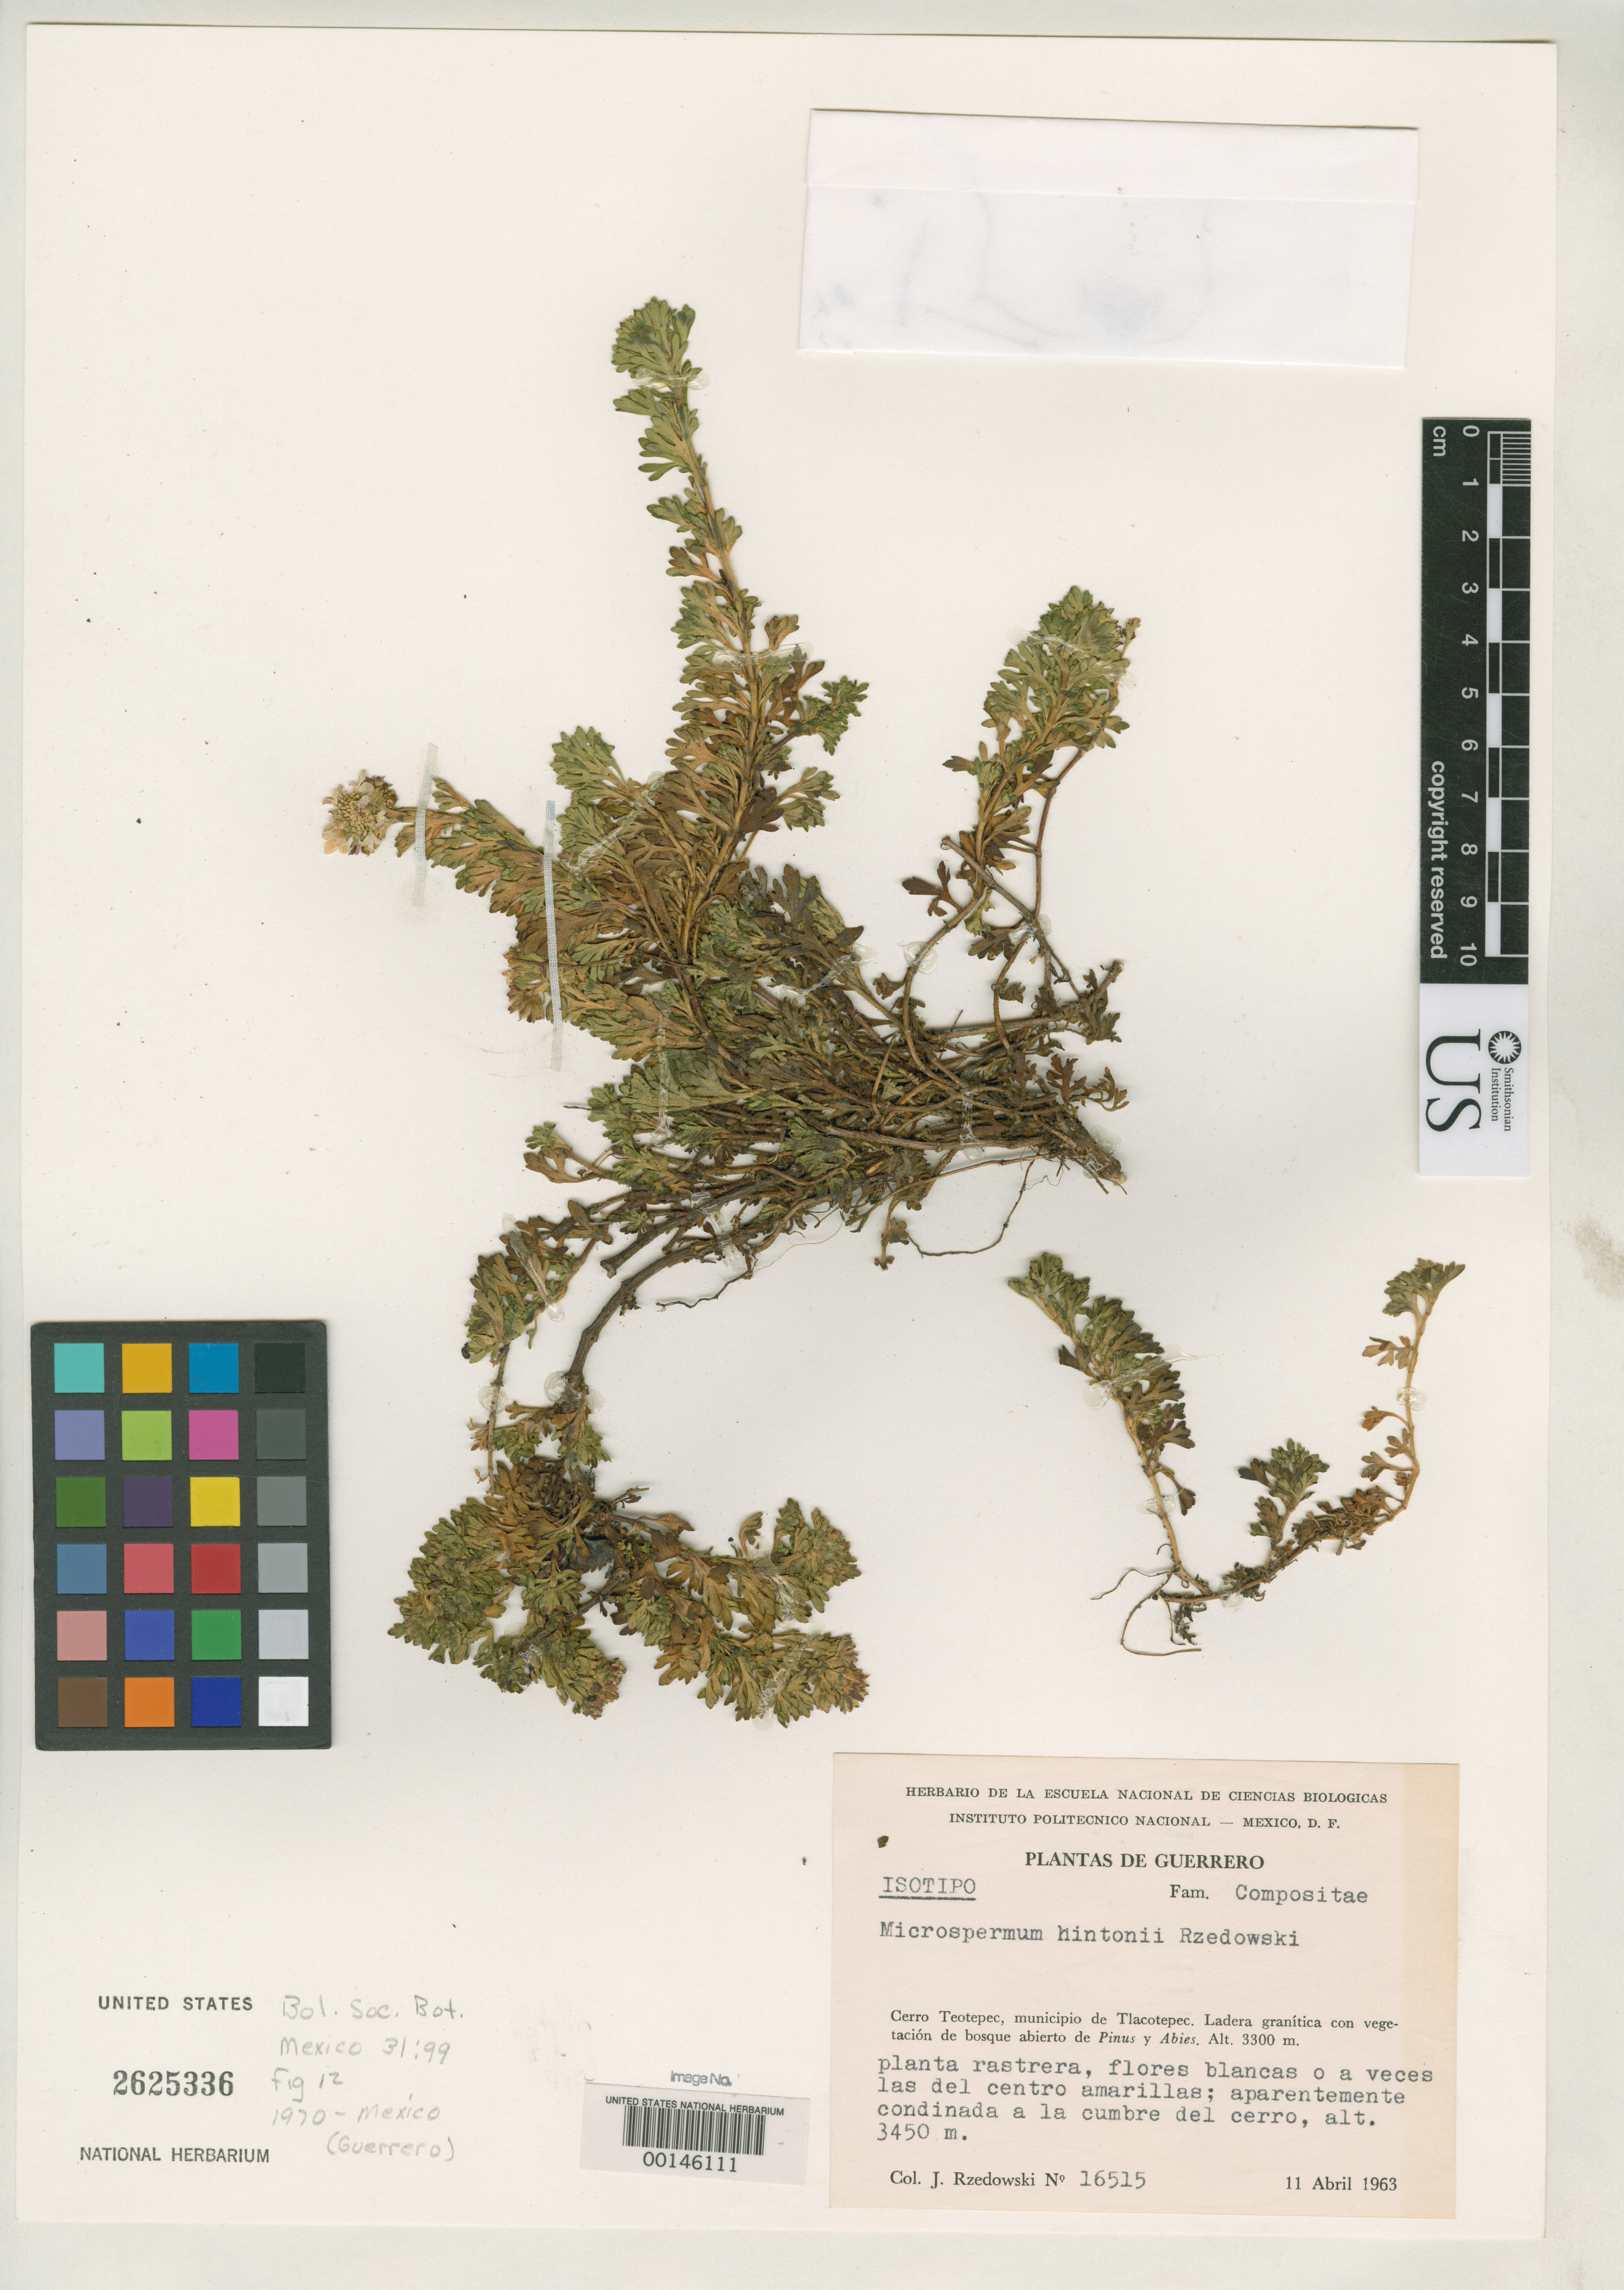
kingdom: Plantae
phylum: Tracheophyta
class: Magnoliopsida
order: Asterales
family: Asteraceae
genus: Microspermum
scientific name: Microspermum hintonii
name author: Rzed.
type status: Isotype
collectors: J. Rzedowski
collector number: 16515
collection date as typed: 11 Apr 1963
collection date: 1963-04-11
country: Mexico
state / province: Guerrero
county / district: Tlacotepec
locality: Cerro Teotepec.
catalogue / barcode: US 2625336